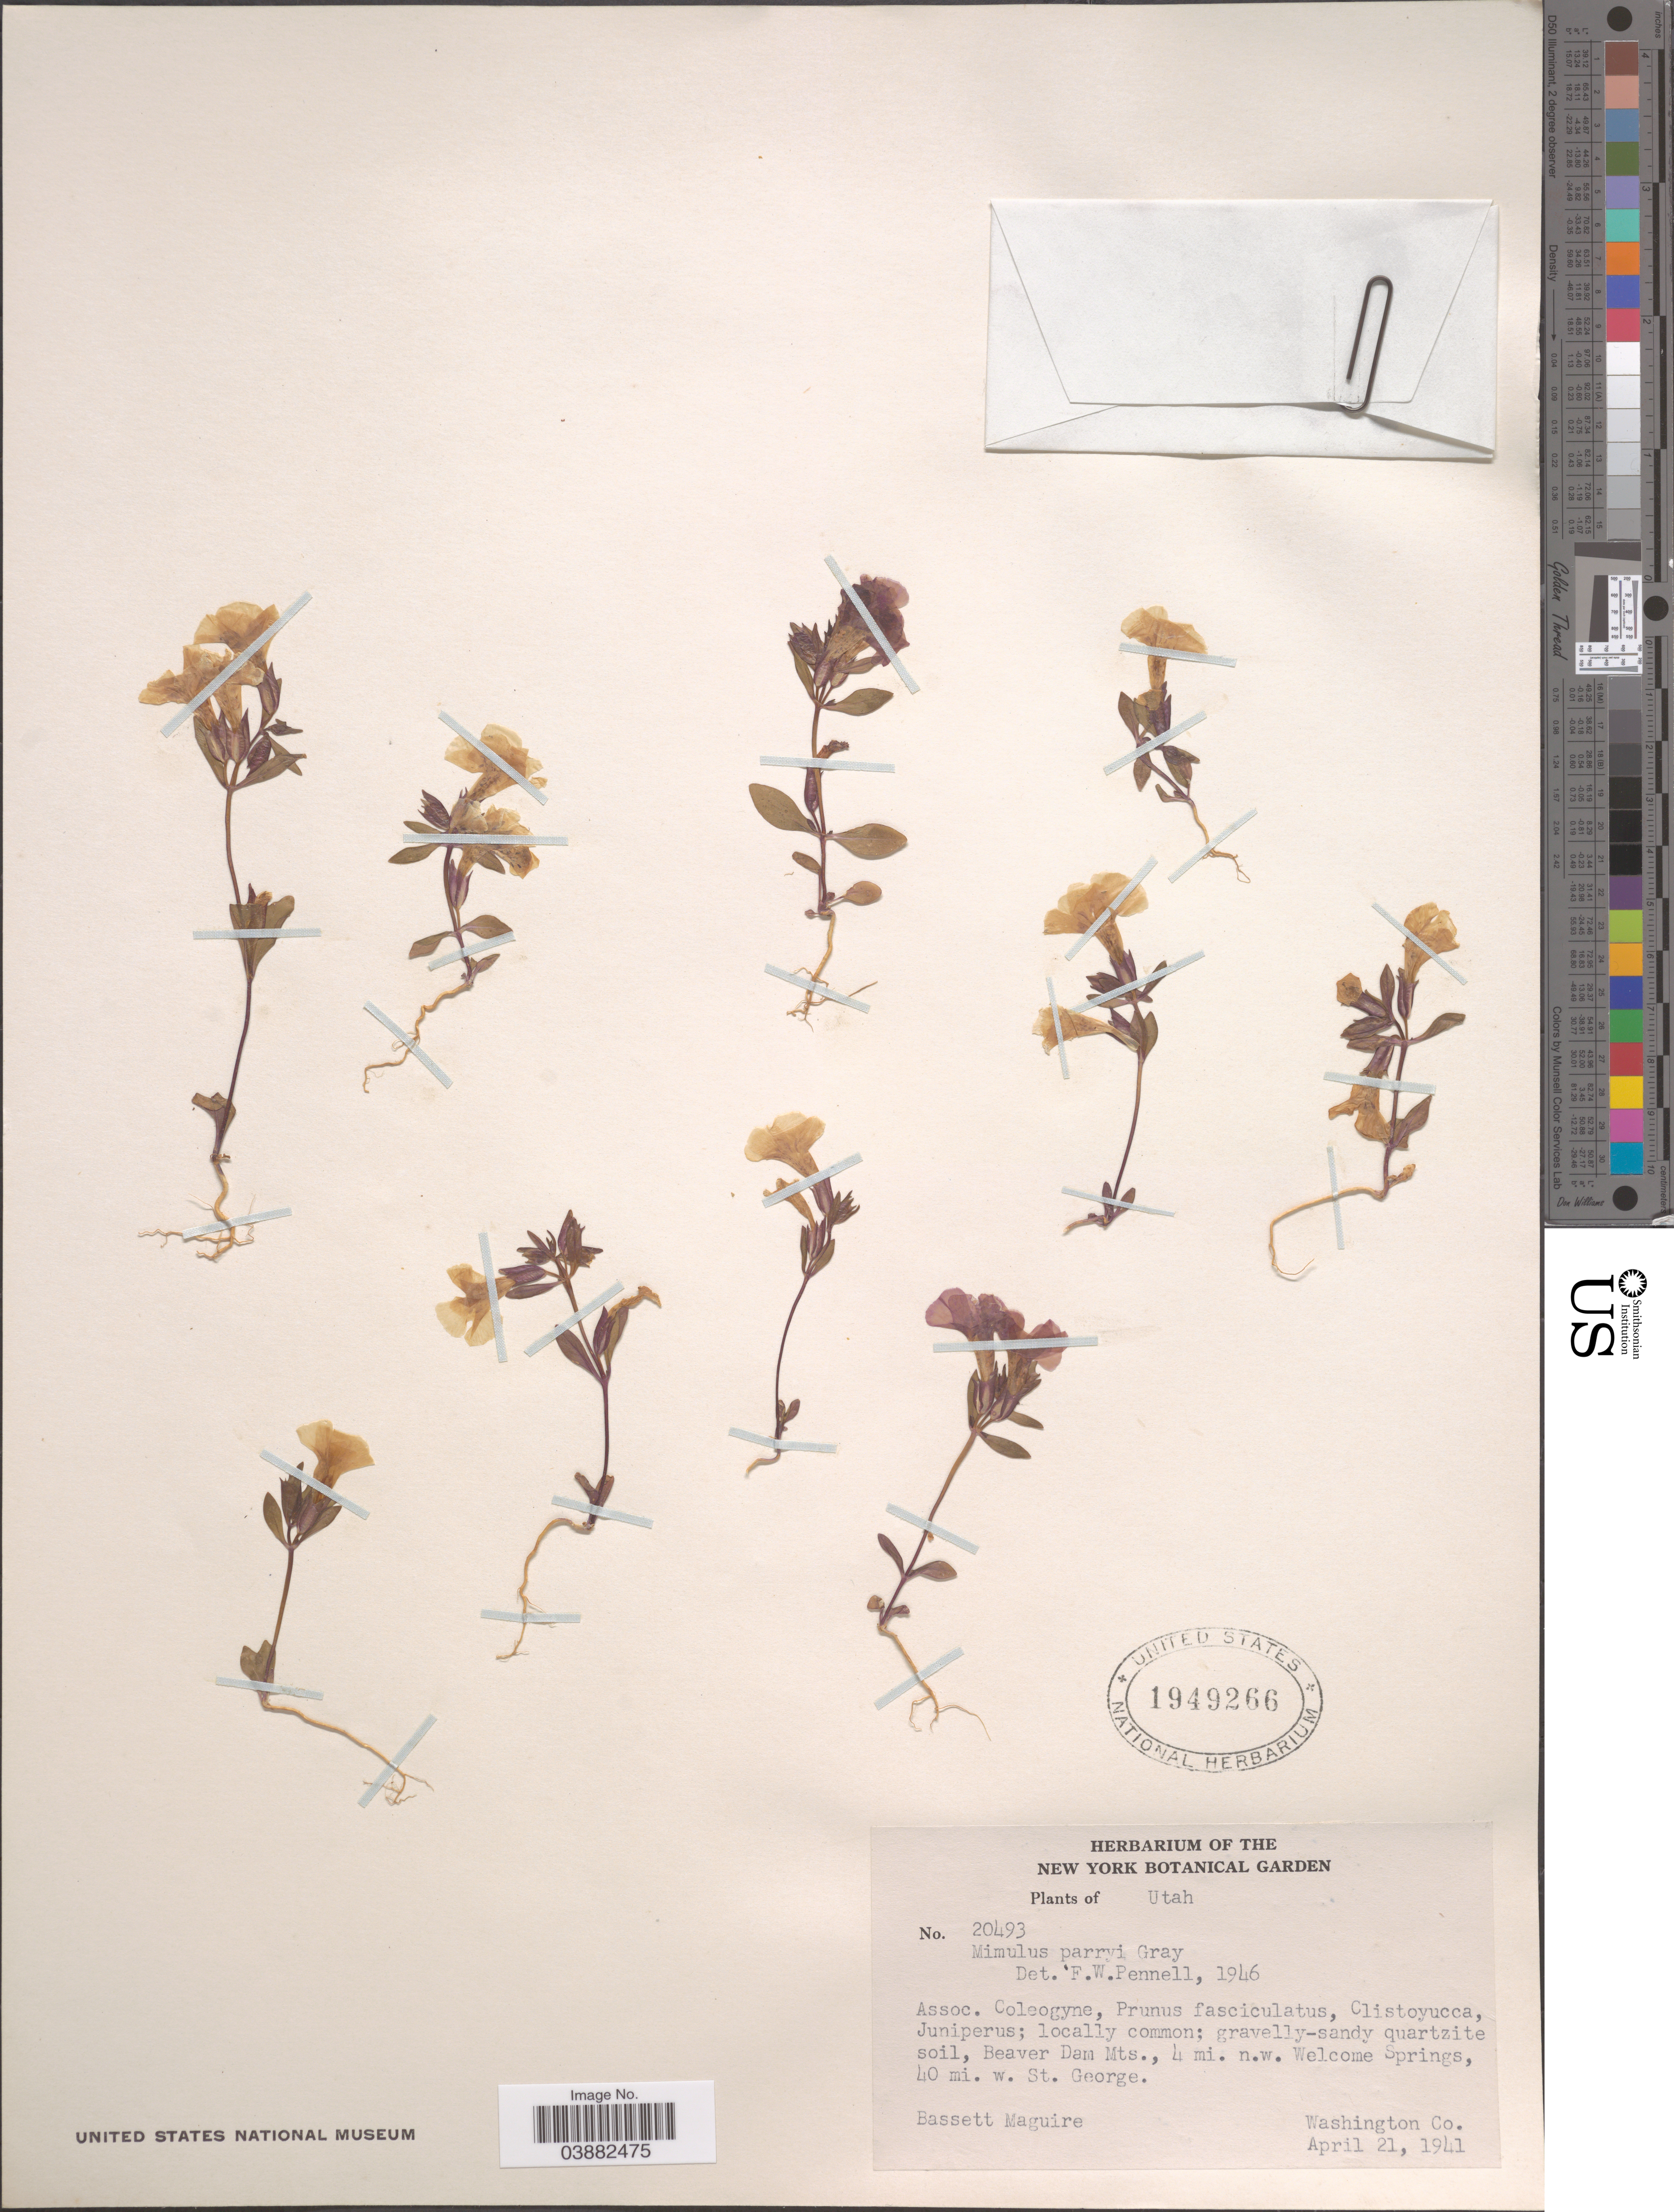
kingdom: Plantae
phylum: Tracheophyta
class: Magnoliopsida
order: Lamiales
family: Phrymaceae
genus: Mimulus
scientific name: Mimulus parryi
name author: A. Gray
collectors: B. Maguire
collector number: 20493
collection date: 1941-04-21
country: United States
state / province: Utah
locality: Beaver Dam Mts., 4 mi. n.w. Welcome Springs, 40 mi.w. St. George. Washington Co.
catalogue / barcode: US 1949266